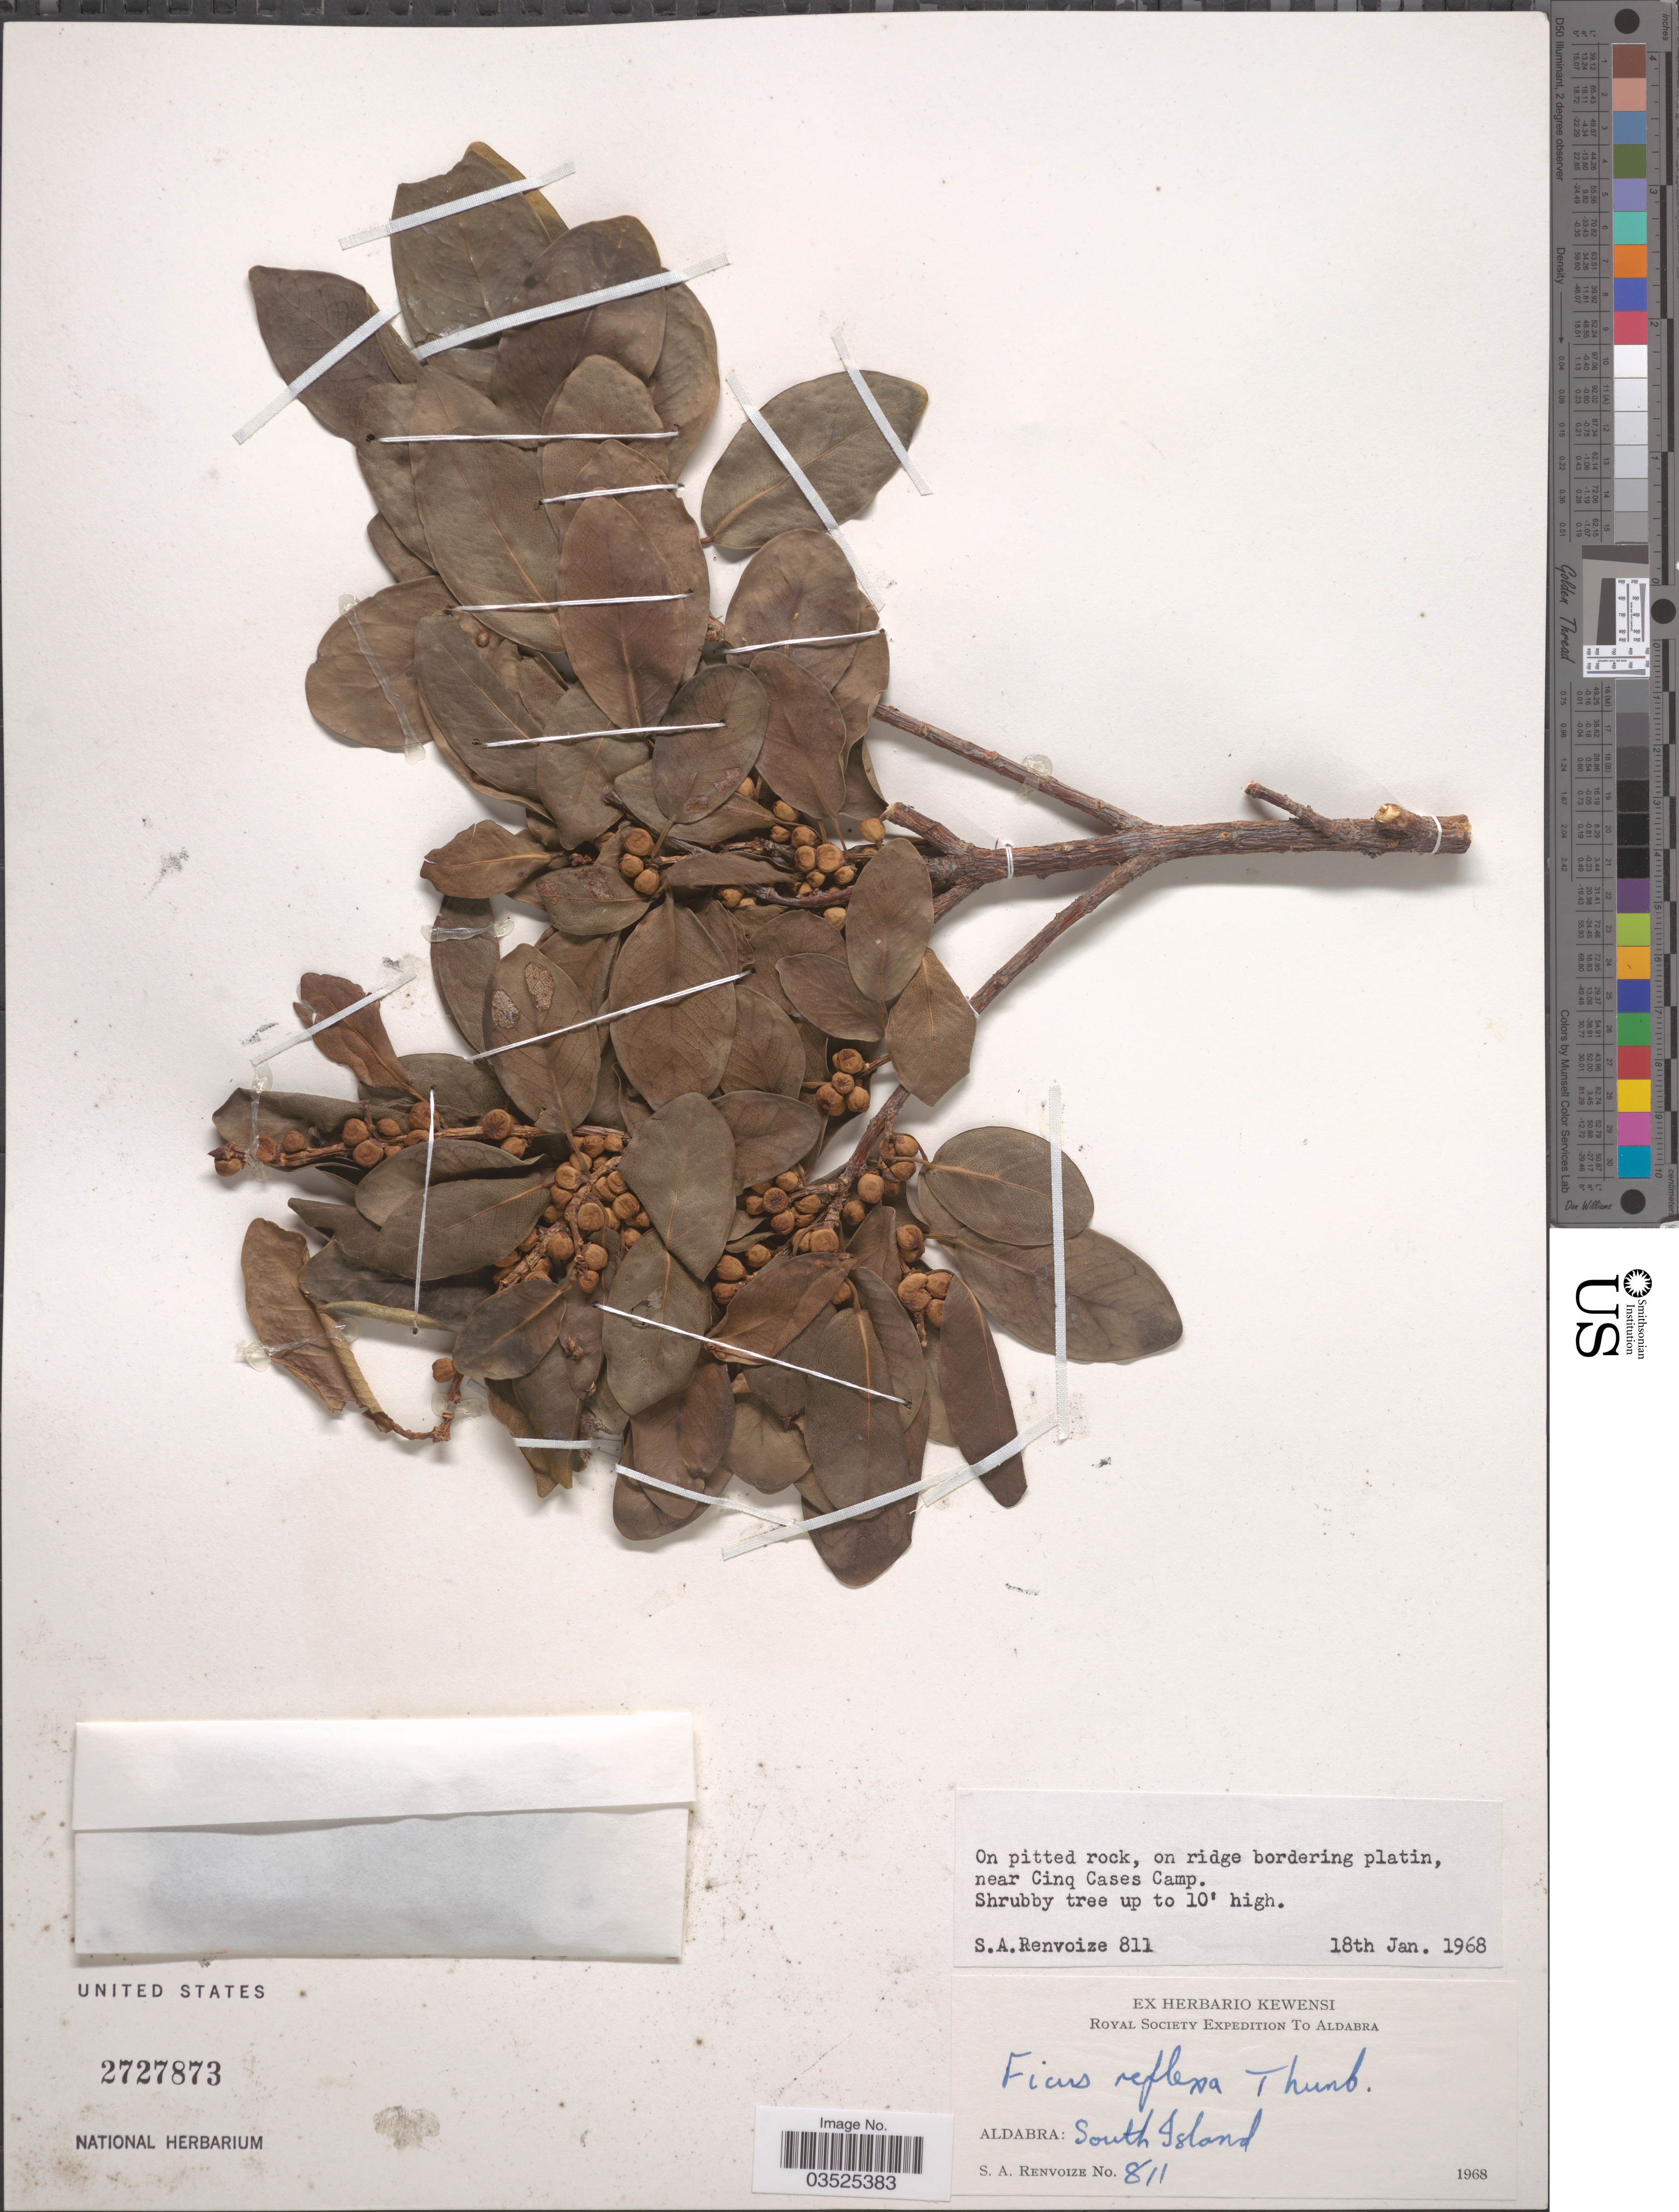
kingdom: Plantae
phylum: Tracheophyta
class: Magnoliopsida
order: Rosales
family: Moraceae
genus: Ficus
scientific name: Ficus reflexa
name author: Thunb.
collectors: S. A. Renvoize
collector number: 811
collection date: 1968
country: Seychelles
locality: Aldabra: South Island.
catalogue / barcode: US 2727873